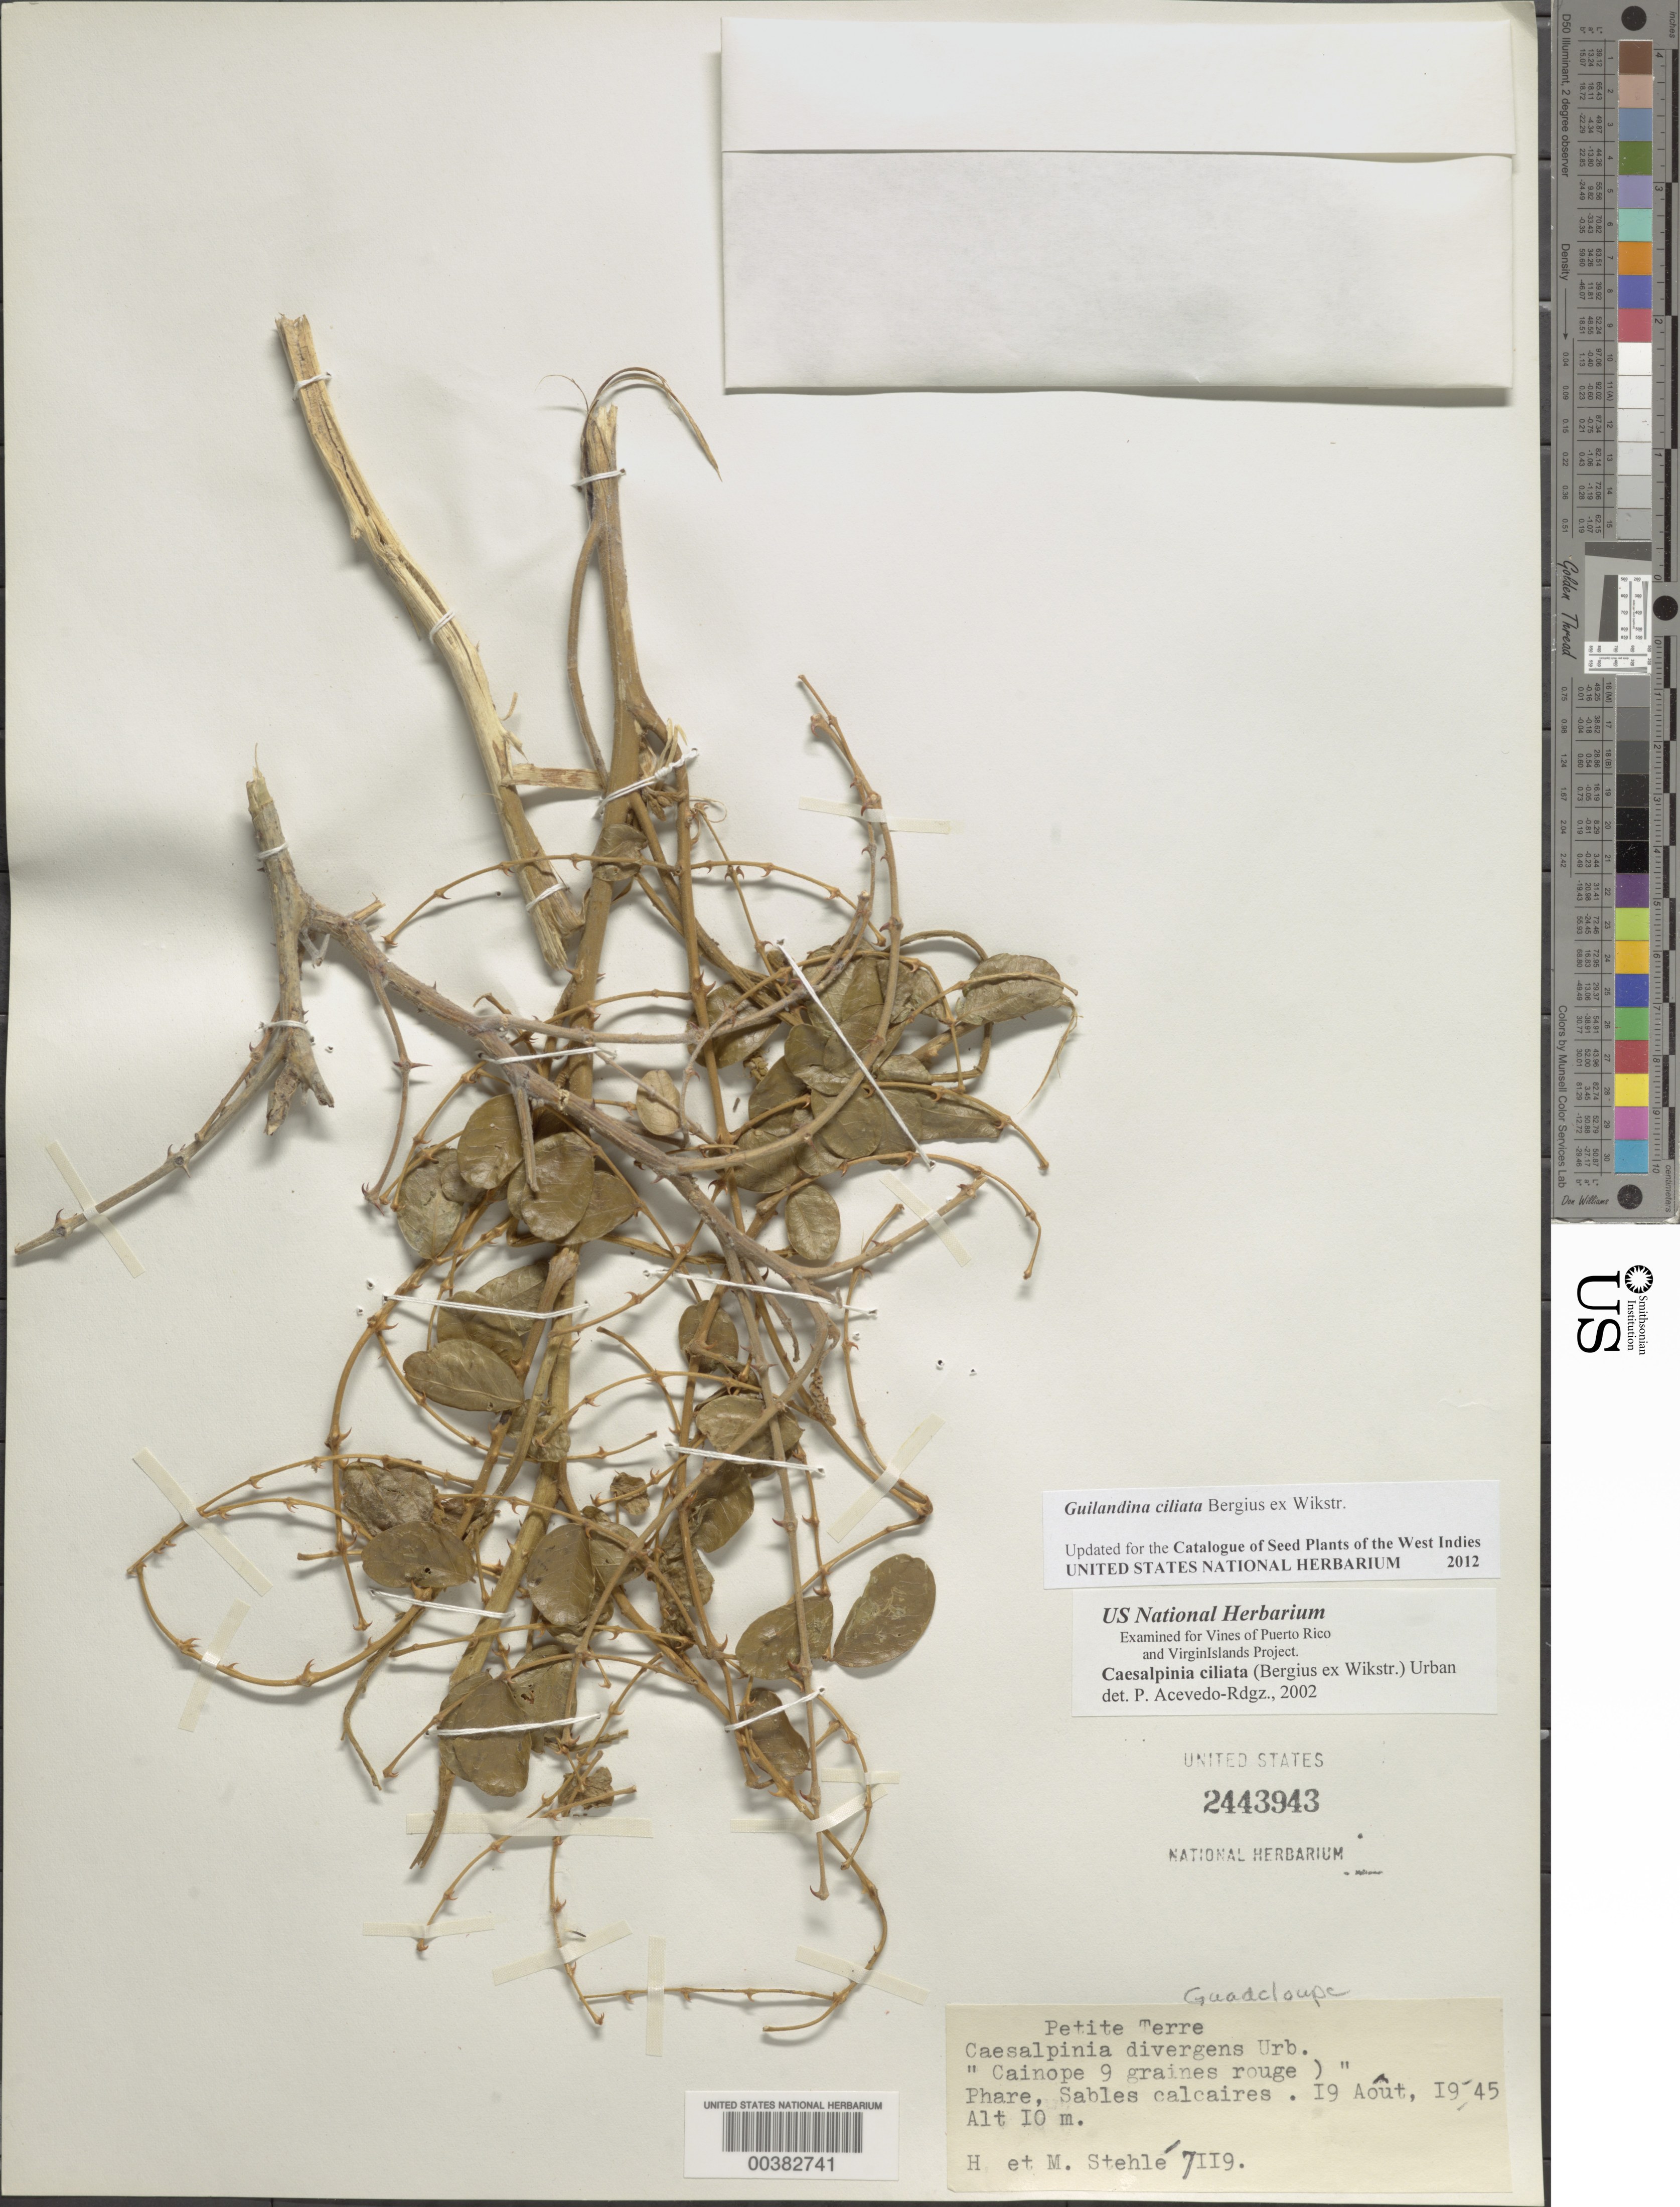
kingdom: Plantae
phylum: Tracheophyta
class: Magnoliopsida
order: Fabales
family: Fabaceae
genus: Guilandina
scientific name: Guilandina ciliata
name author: Bergius ex Wikstr.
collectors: H. Stehlé & M. Stehlé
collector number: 7119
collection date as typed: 19 Aug 1945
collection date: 1945-08-19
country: Guadeloupe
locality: Petite terre; phare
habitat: Sables calcaires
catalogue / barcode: US 2443943